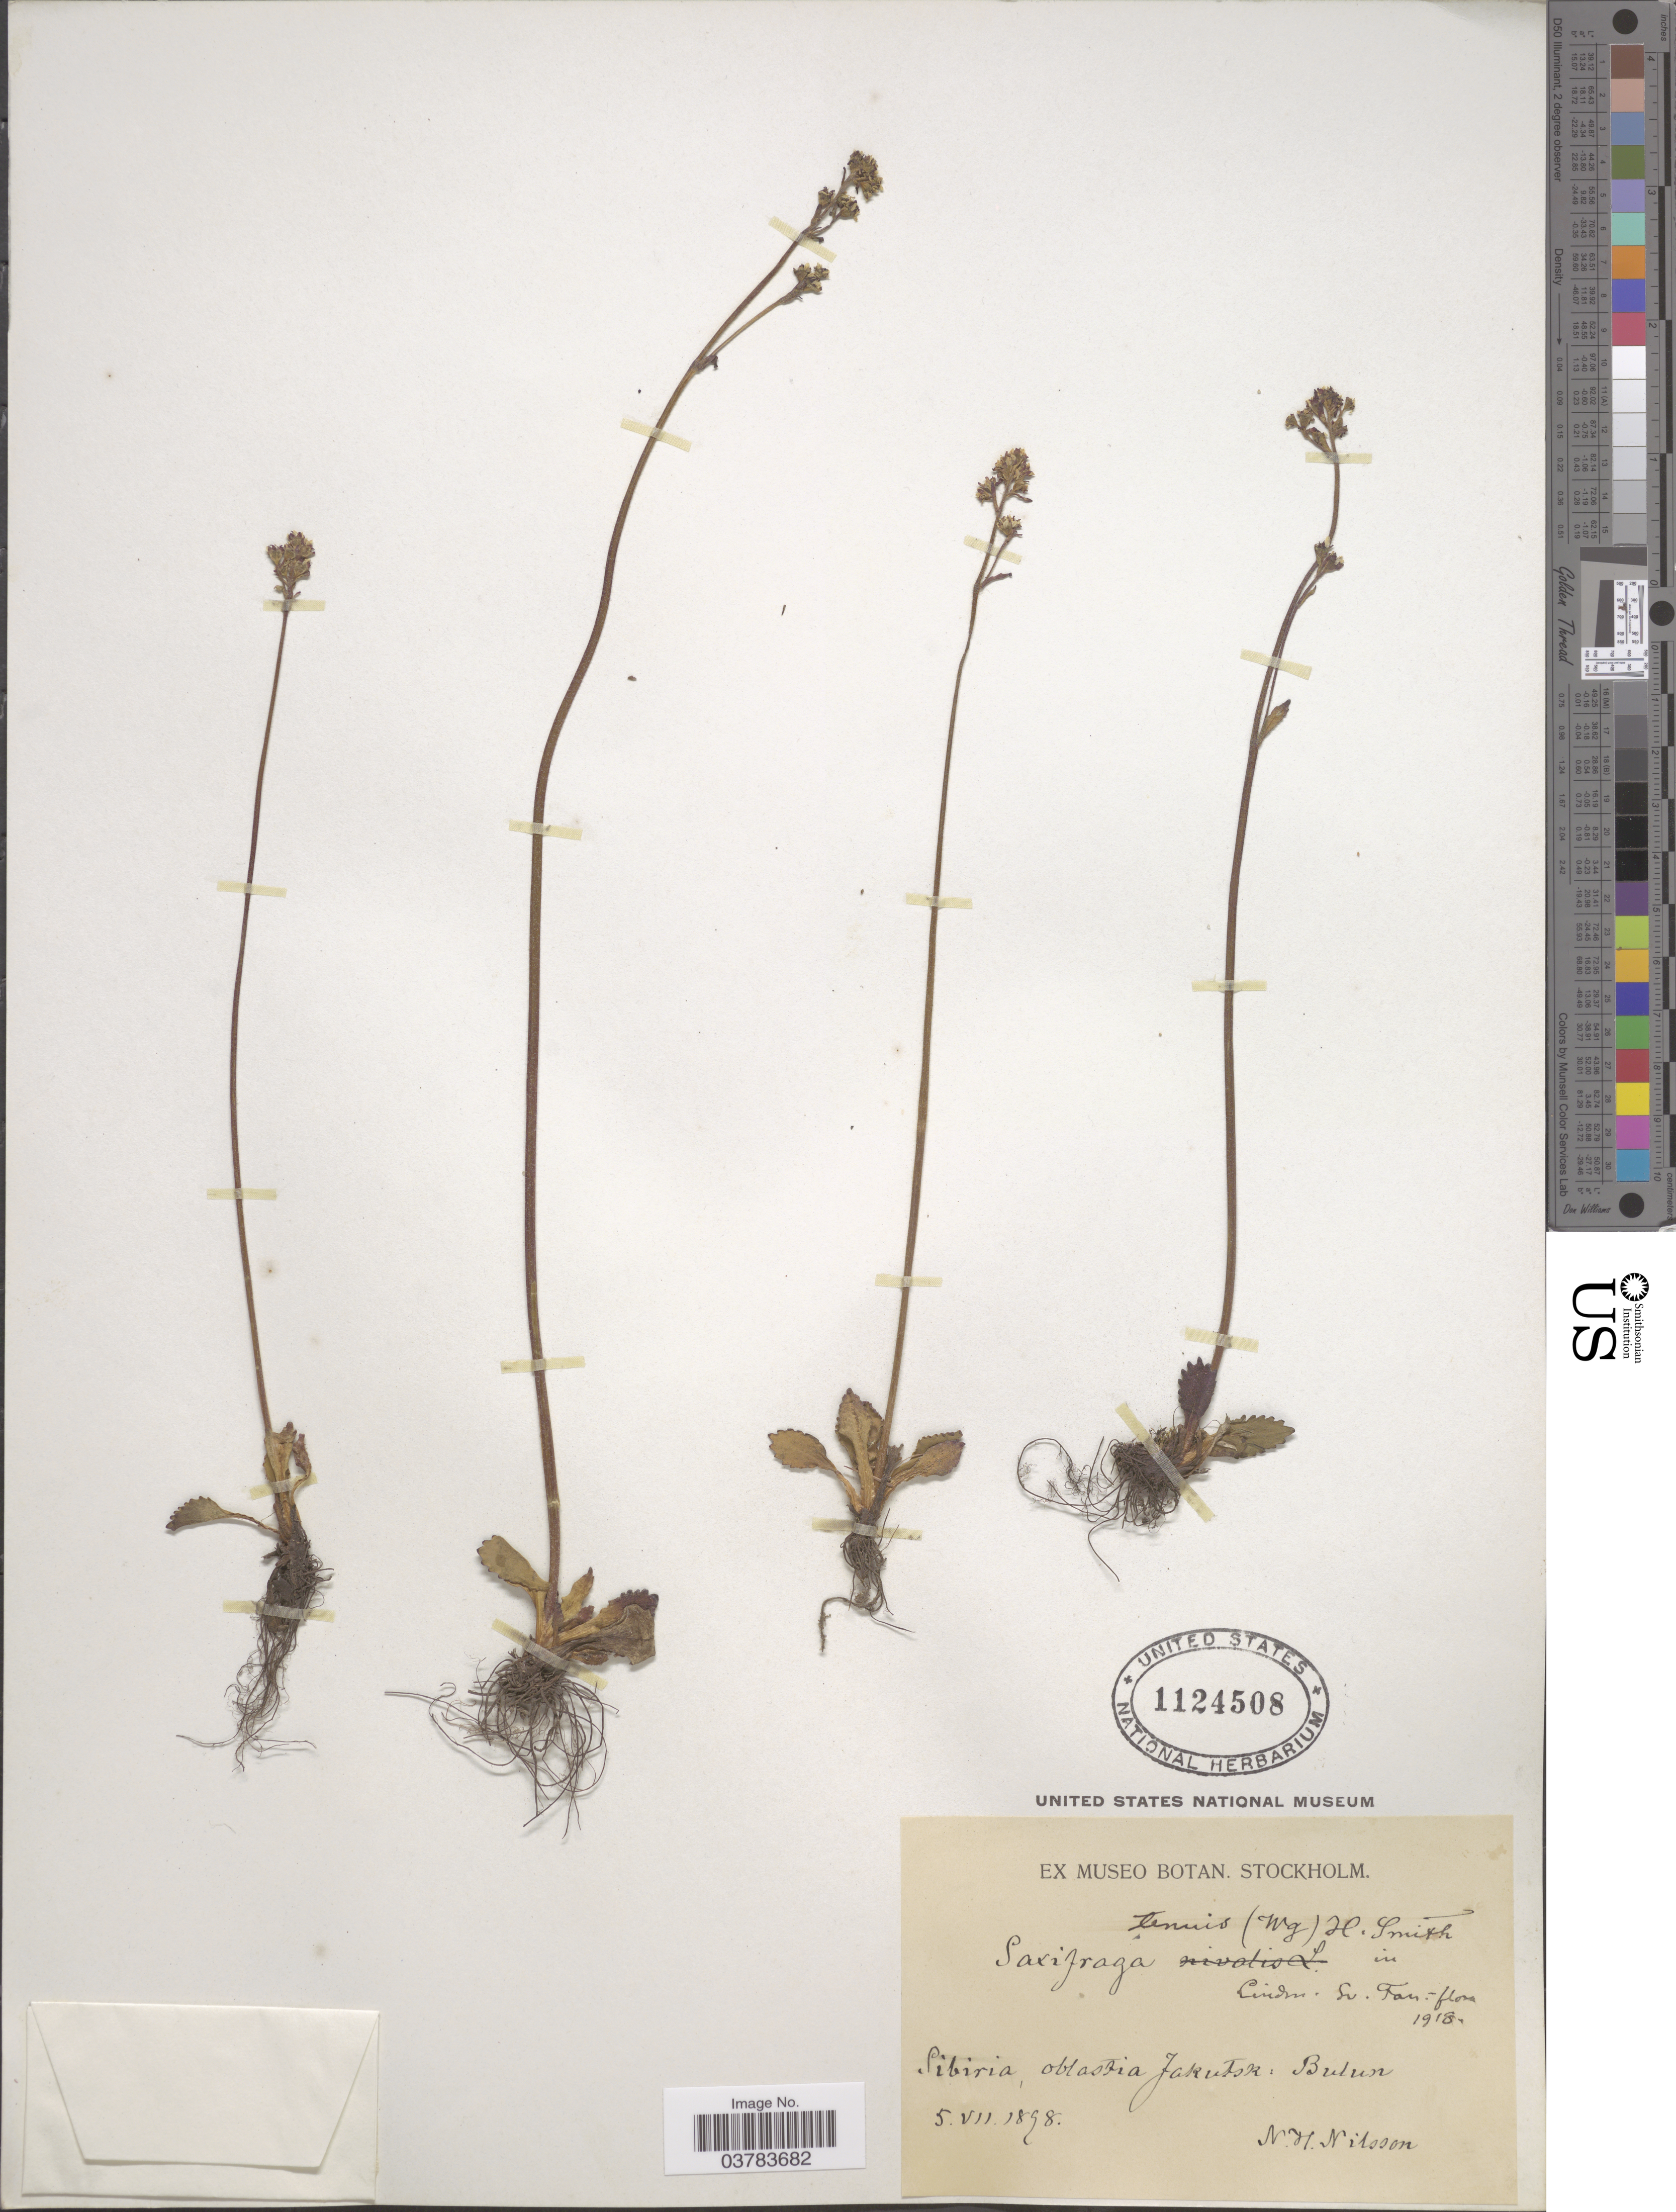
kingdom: Plantae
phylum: Tracheophyta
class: Magnoliopsida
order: Saxifragales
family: Saxifragaceae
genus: Saxifraga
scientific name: Saxifraga tenuis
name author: (Wahlenb.) Harry Sm. ex Lindm.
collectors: N. H. Nilsson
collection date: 1898-07-05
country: Russian Federation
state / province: Sakha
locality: Sibiria, oblastia Jakutsk: Bulun.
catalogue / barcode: US 1124508